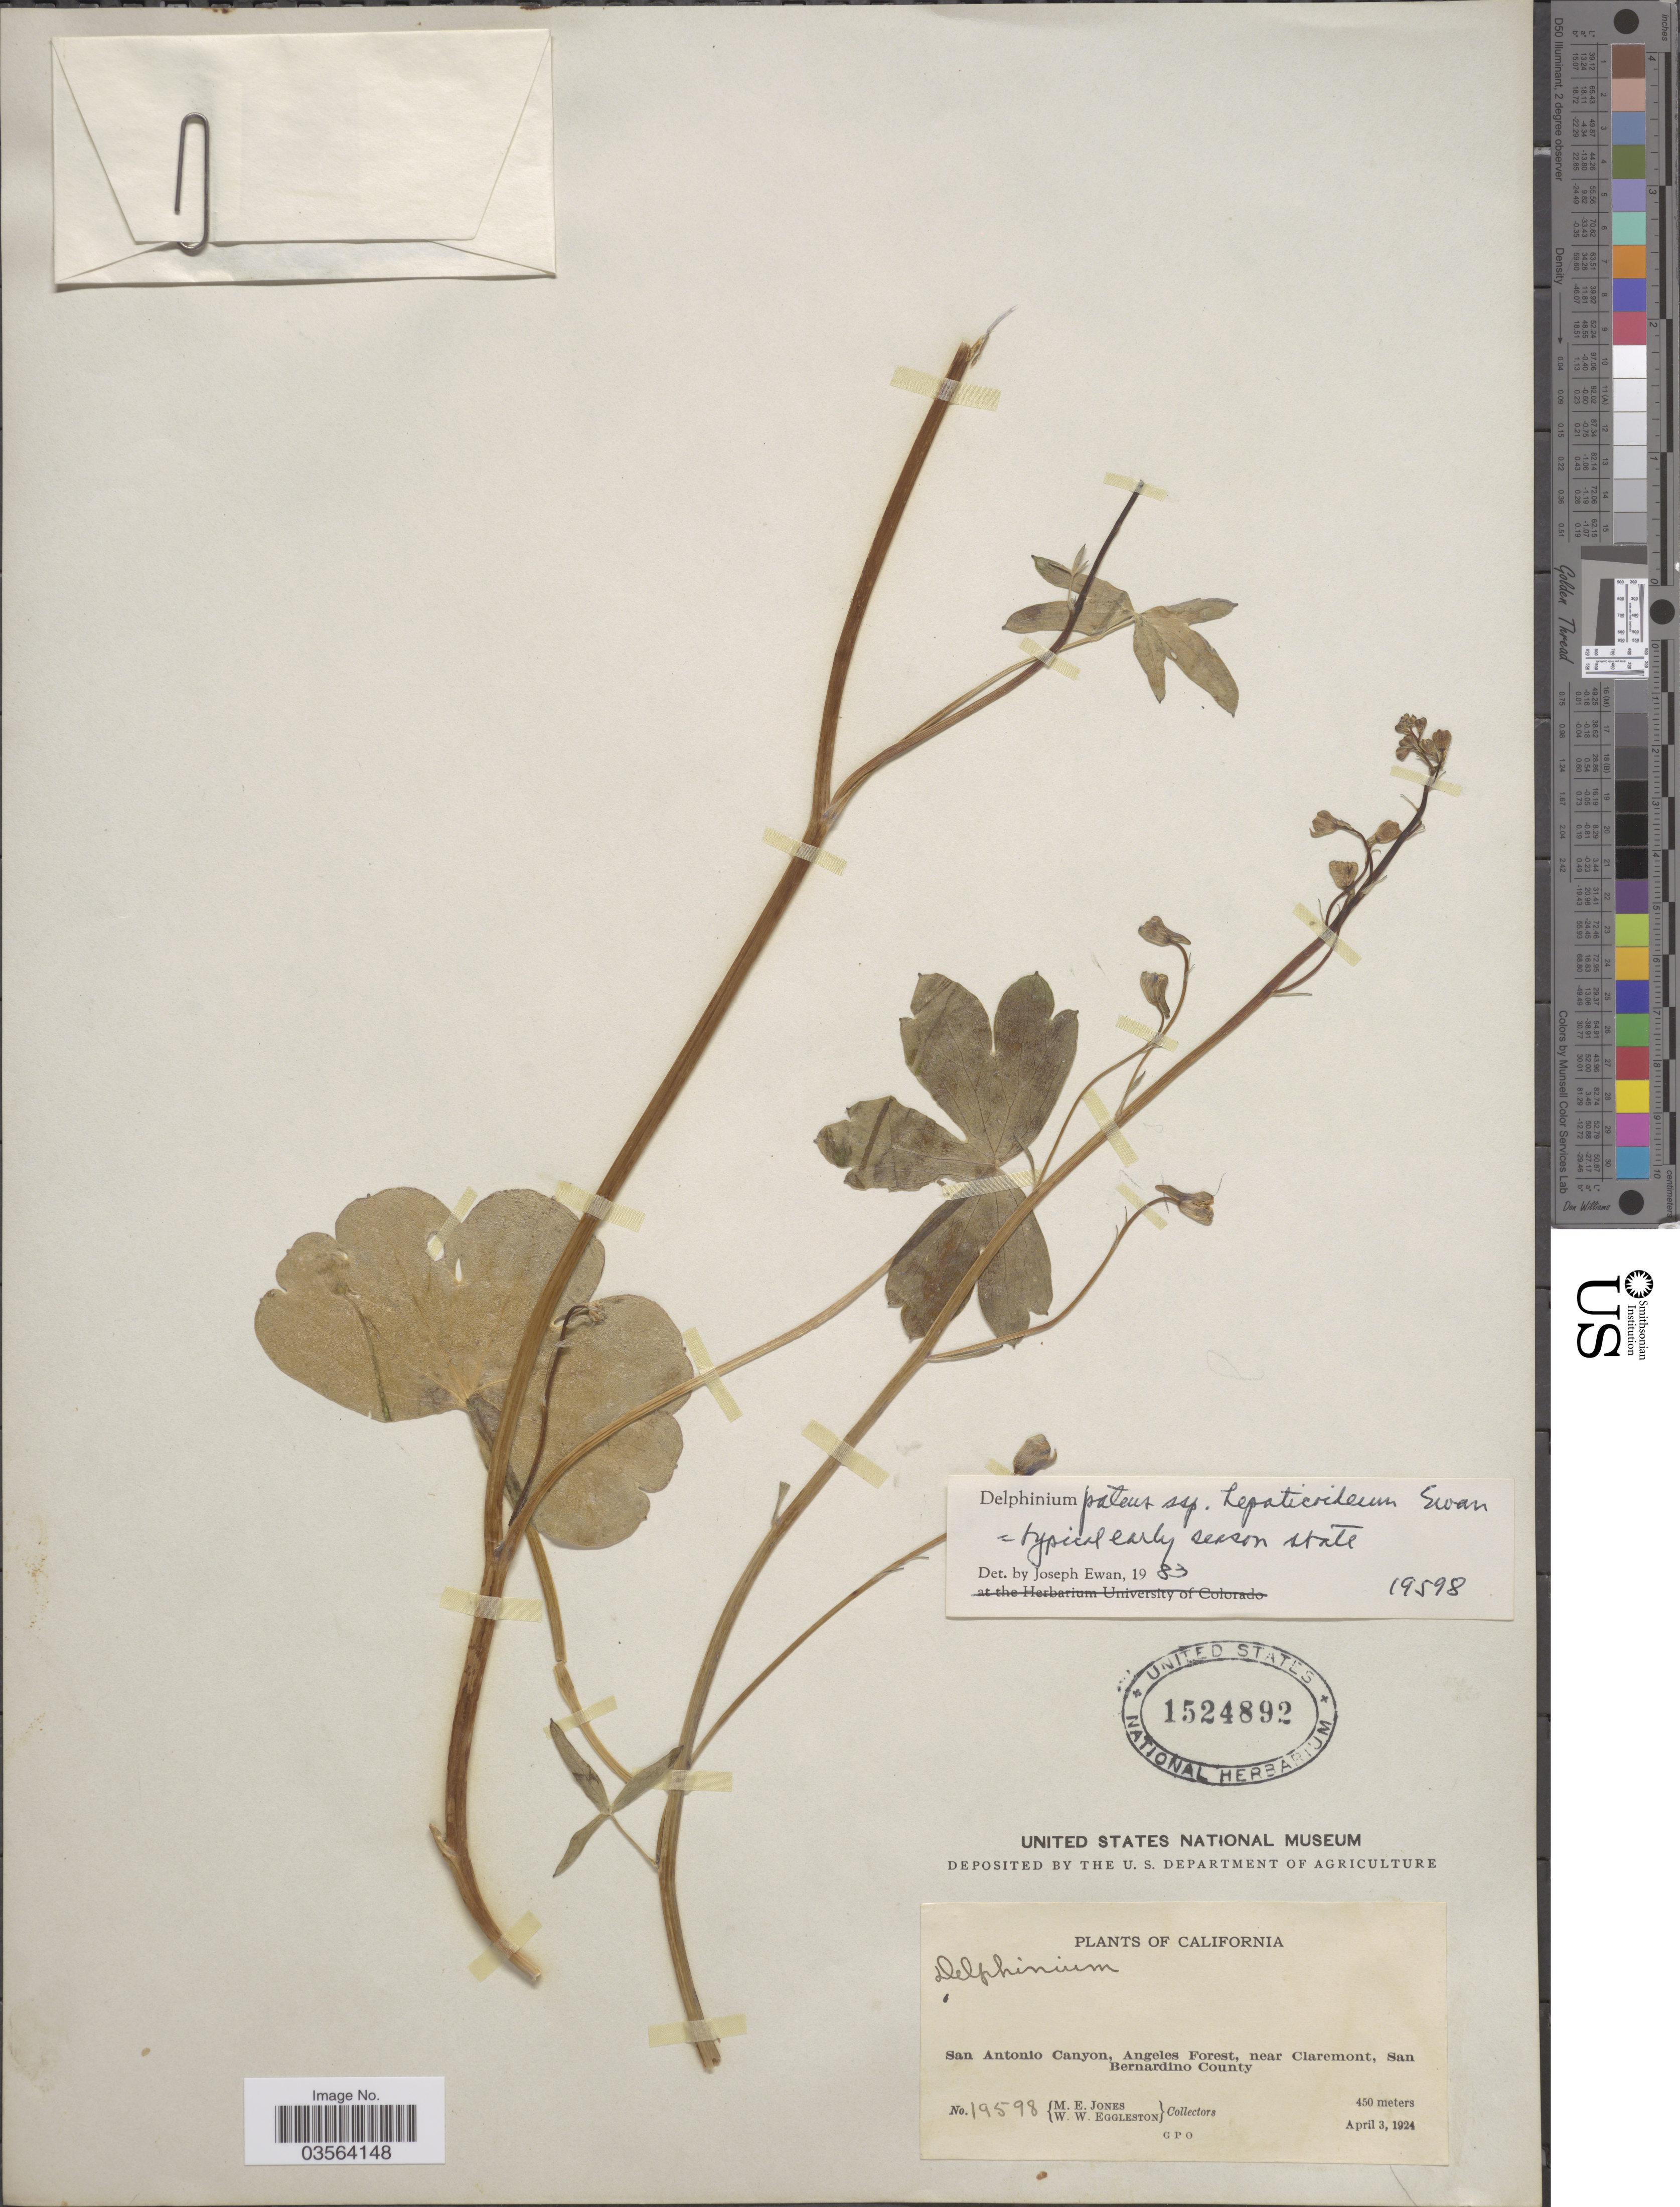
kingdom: Plantae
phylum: Tracheophyta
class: Magnoliopsida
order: Ranunculales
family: Ranunculaceae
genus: Delphinium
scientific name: Delphinium patens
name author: Benth.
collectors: M. E. Jones & W. W. Eggleston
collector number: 19598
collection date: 1924-04-03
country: United States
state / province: California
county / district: San Bernardino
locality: San Antonio Canyon, Angeles Forest, near Claremont, San Bernardino County.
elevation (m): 450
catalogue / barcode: US 1524892